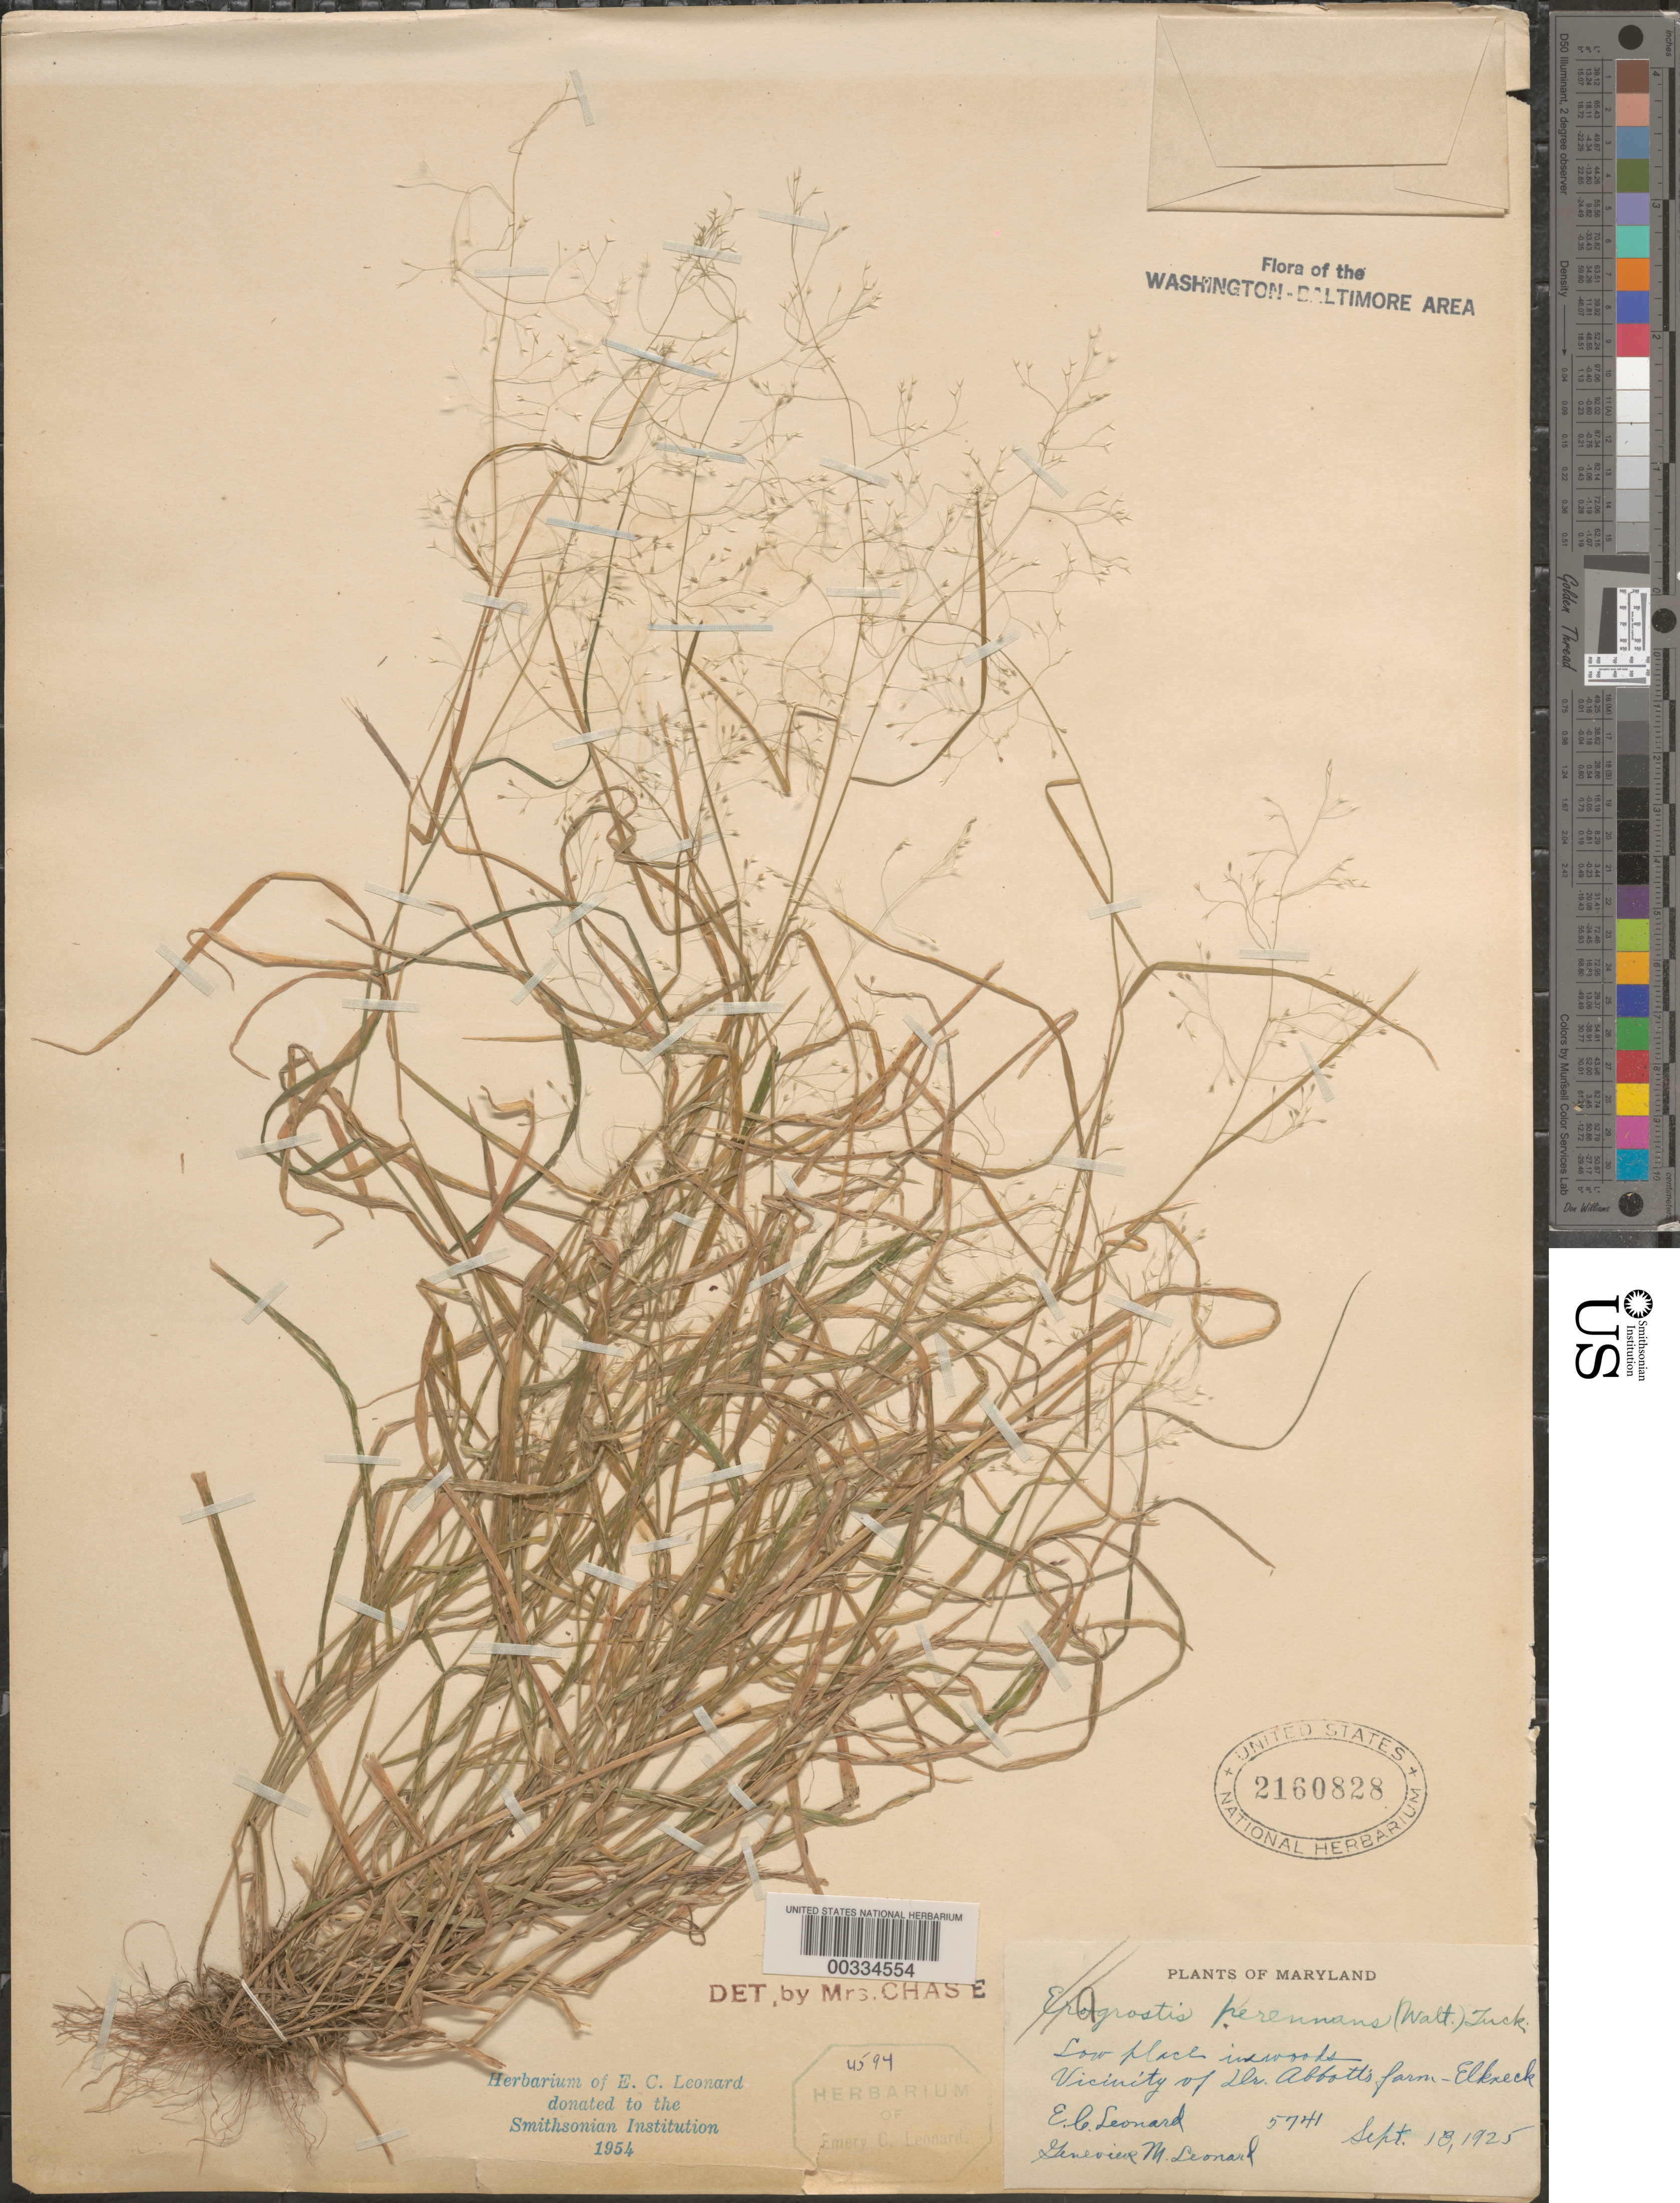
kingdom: Plantae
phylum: Tracheophyta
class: Liliopsida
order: Poales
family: Poaceae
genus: Agrostis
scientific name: Agrostis perennans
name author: (Walter) Tuck.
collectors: E. C. Leonard & G. M. Leonard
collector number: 5741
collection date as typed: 13 Sep 1925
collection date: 1925-09-13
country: United States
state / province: Maryland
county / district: Cecil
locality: Vicininty of dr. abbott's farm, elk neck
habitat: Low place in woods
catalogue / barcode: US 2160828